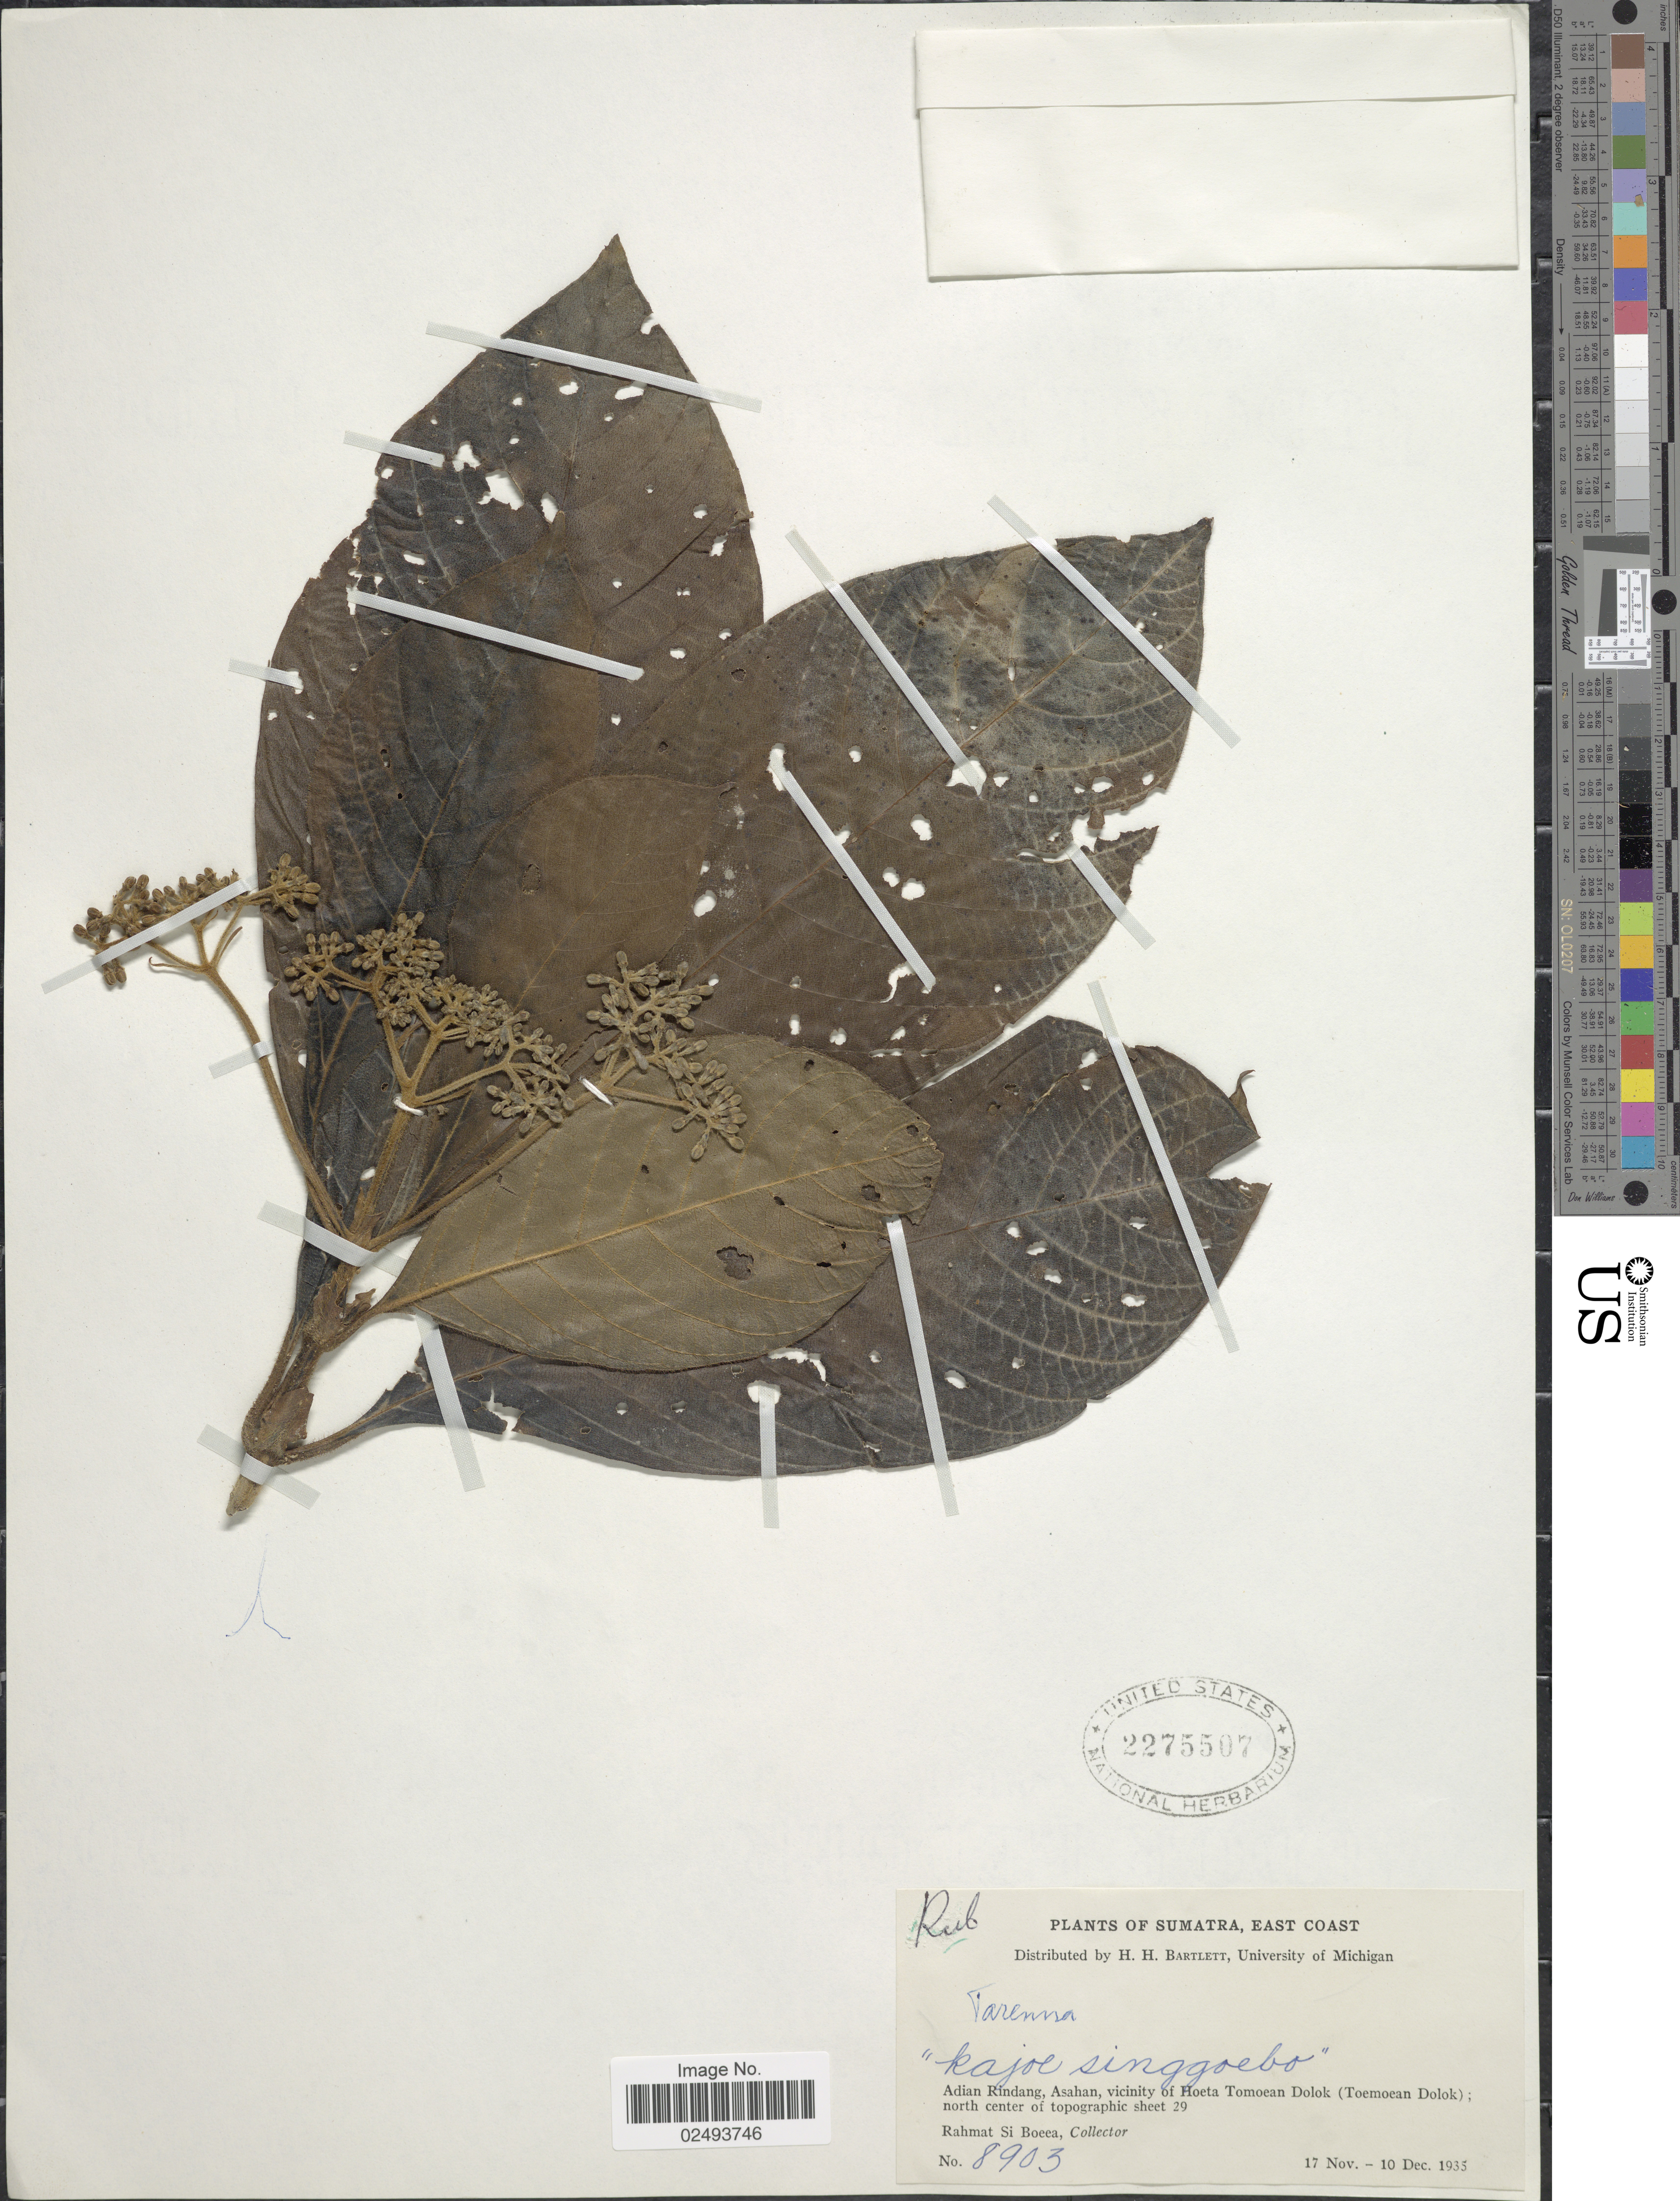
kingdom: Plantae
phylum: Tracheophyta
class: Magnoliopsida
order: Gentianales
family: Rubiaceae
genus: Tarenna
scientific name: Tarenna sp.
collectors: Rahmat Si Boeea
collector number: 8903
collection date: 1935-11-17/1935-12-10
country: Indonesia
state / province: Sumatra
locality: Sumatra, East Coast, Adian Rindang, Asahan, vicinity of Hoeta Tomoean Dolok (Toemoean Dolok) north center of Topographic sheet 29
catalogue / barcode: US 2275507